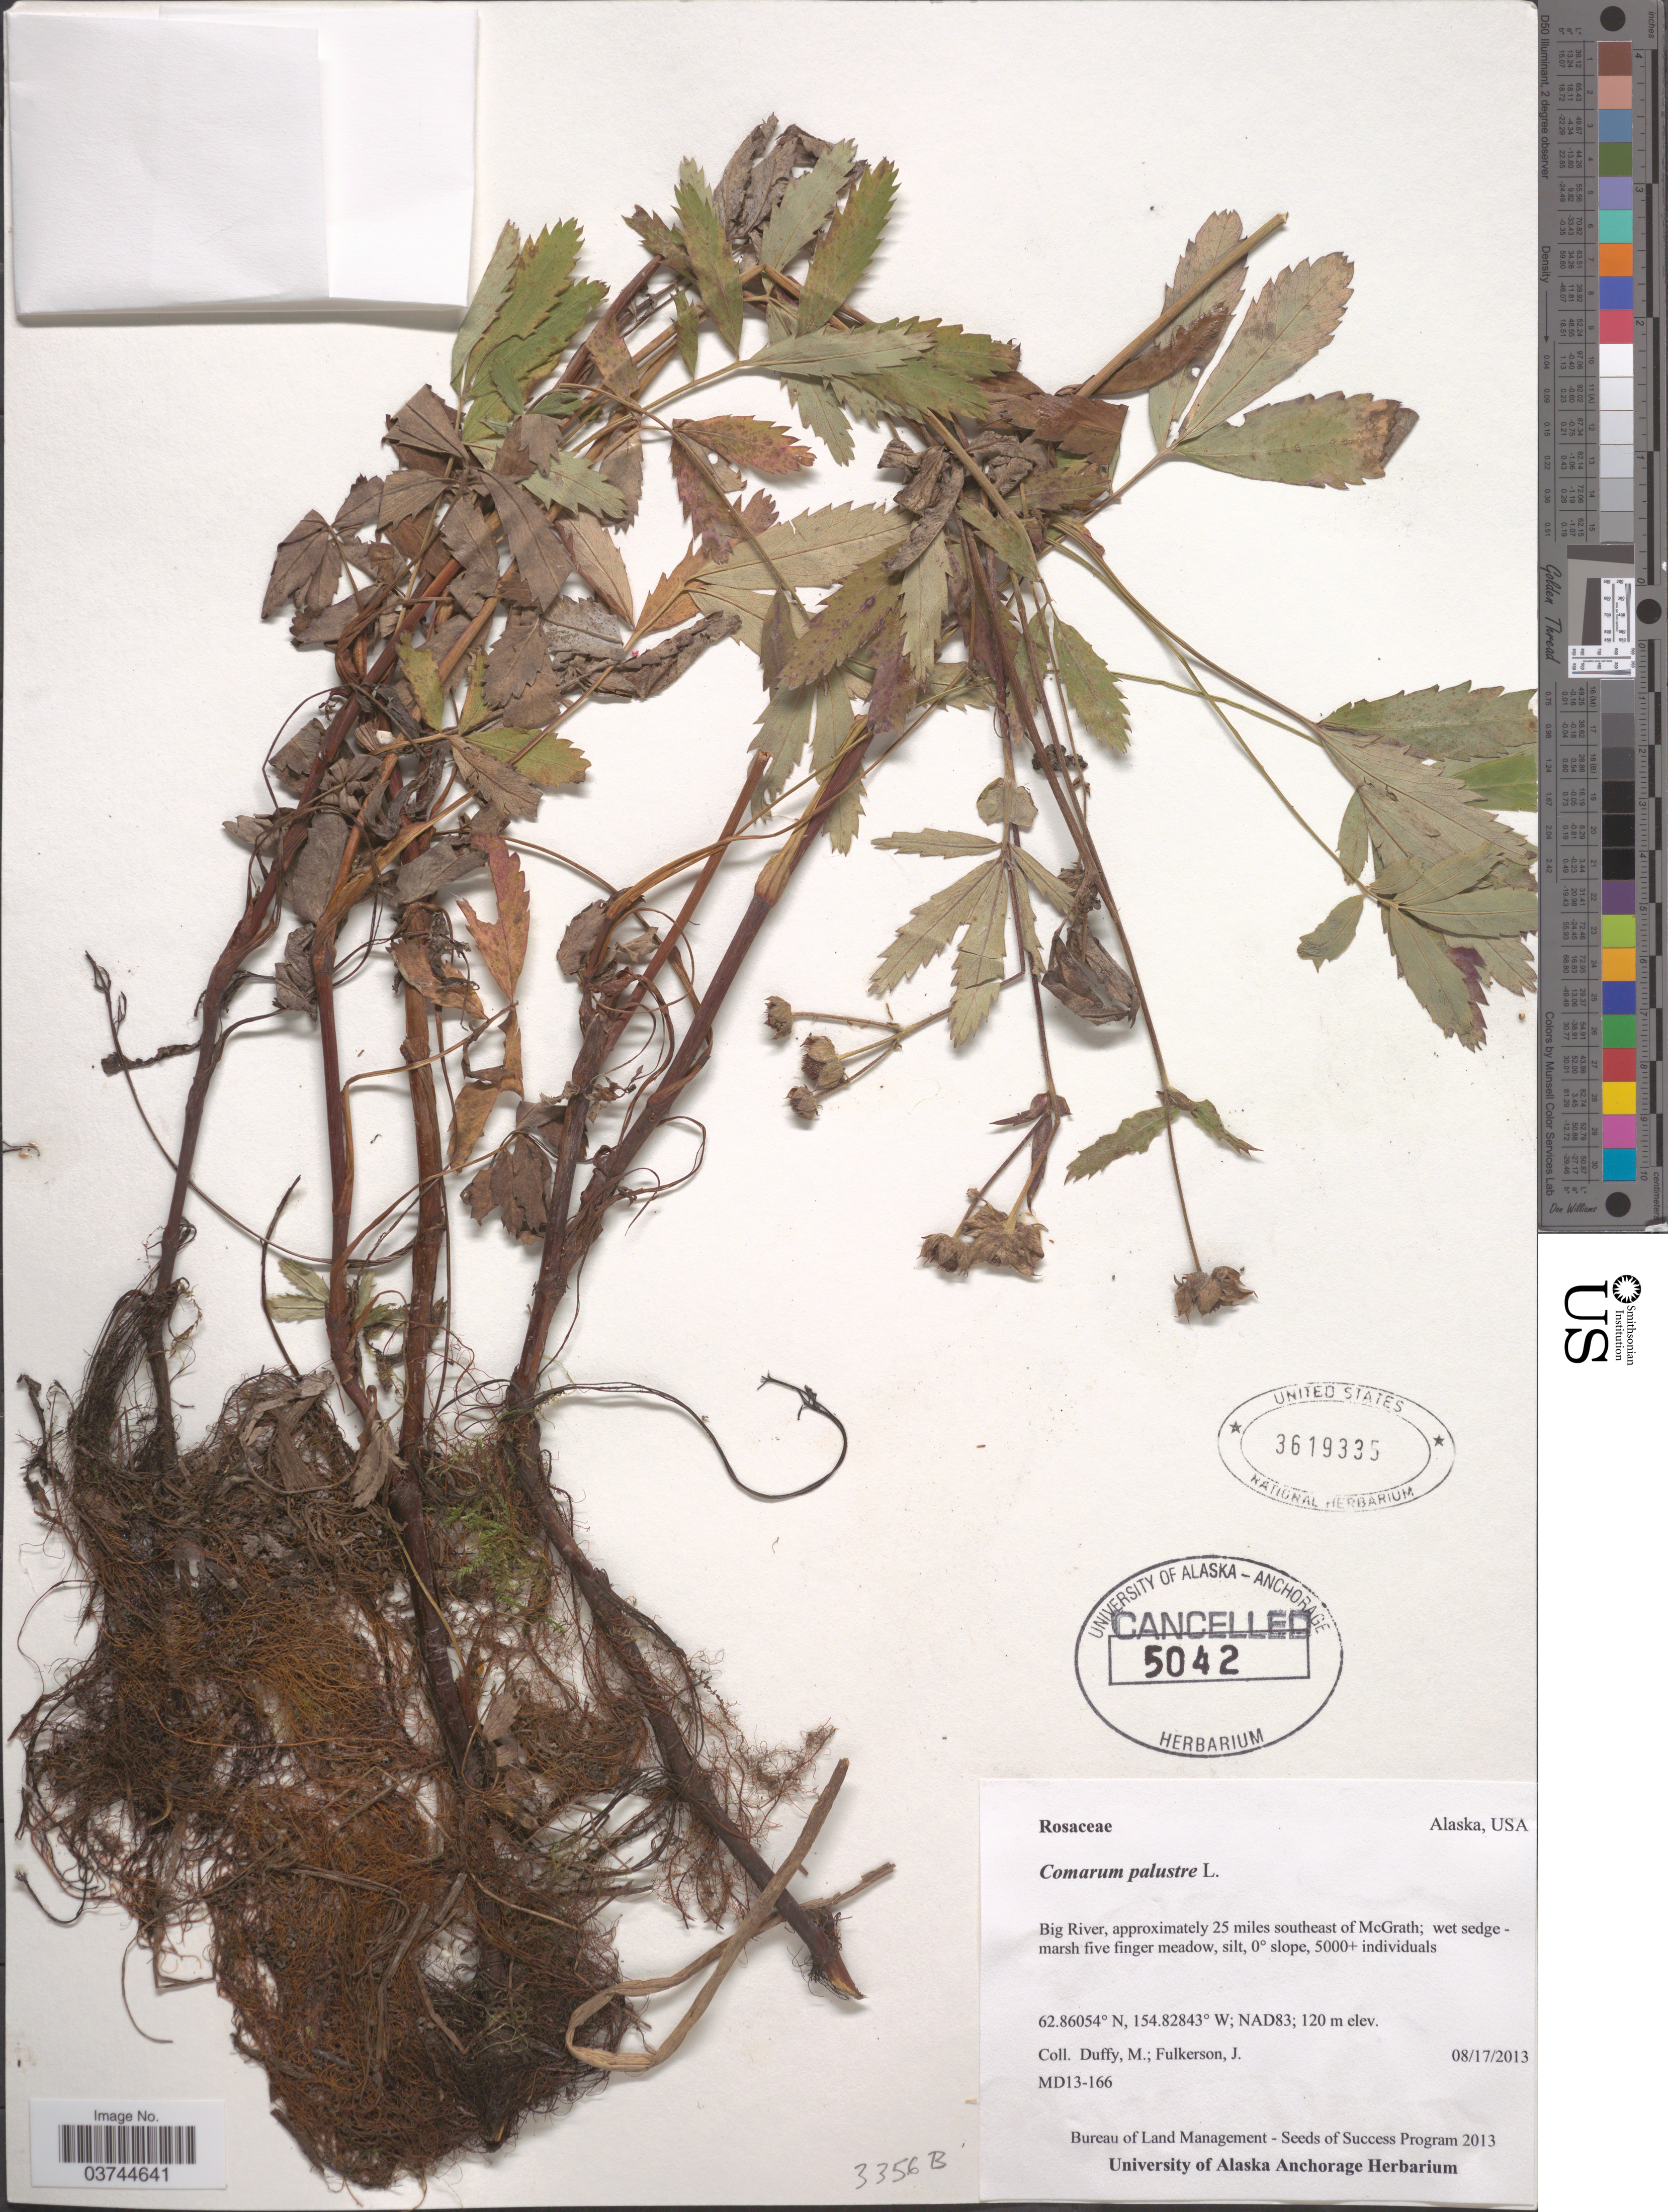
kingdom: Plantae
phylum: Tracheophyta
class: Magnoliopsida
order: Rosales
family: Rosaceae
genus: Comarum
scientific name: Comarum palustre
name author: L.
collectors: M. Duffy & J. Fulkerson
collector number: MD13-166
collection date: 2013-08-17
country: United States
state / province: Alaska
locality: Big River, approximately 25 miles southeast of McGrath. NAD83. [unsure placement]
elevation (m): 120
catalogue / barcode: US 3619335